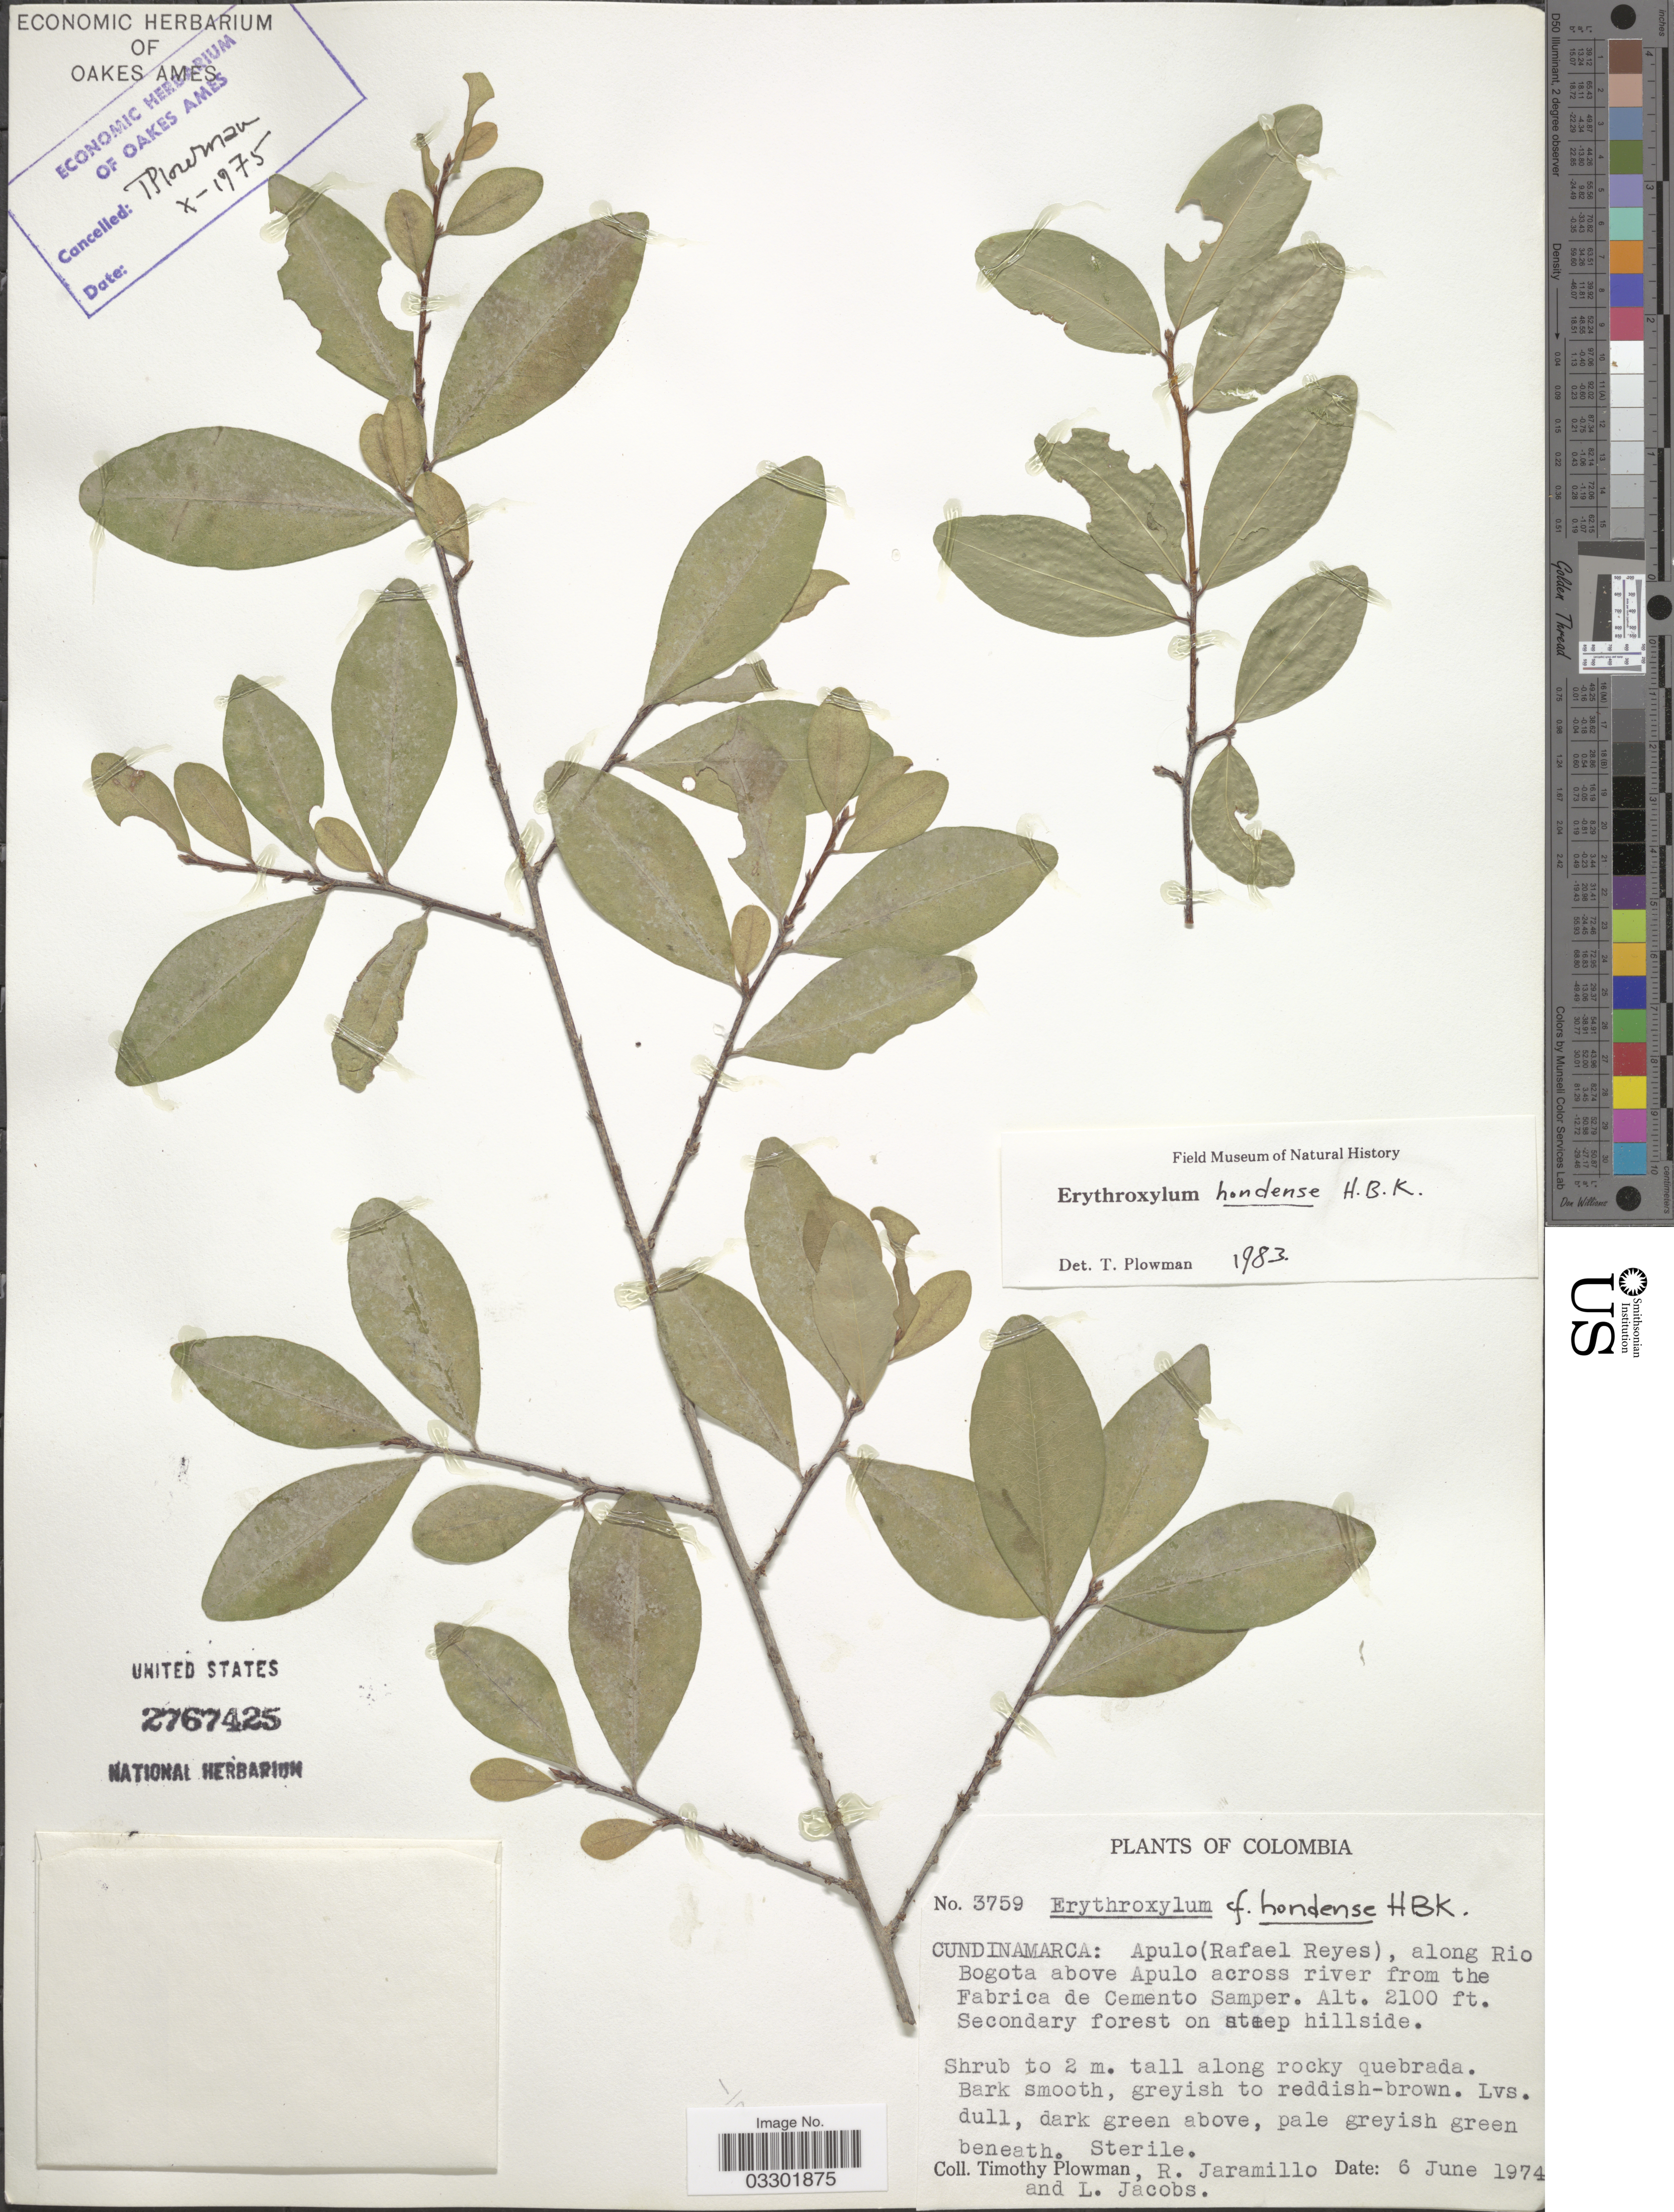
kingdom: Plantae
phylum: Tracheophyta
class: Magnoliopsida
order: Malpighiales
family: Erythroxylaceae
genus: Erythroxylum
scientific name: Erythroxylum hondense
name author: Kunth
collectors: T. Plowman & R. Jaramillo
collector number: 3759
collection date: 1974-06-06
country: Colombia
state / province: Cundinamarca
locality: Apulo (Rafael Reyes), along Rio Bogota above Apulo across river from the Fabrica de Cemento Samper.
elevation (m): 640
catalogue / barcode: US 2767425